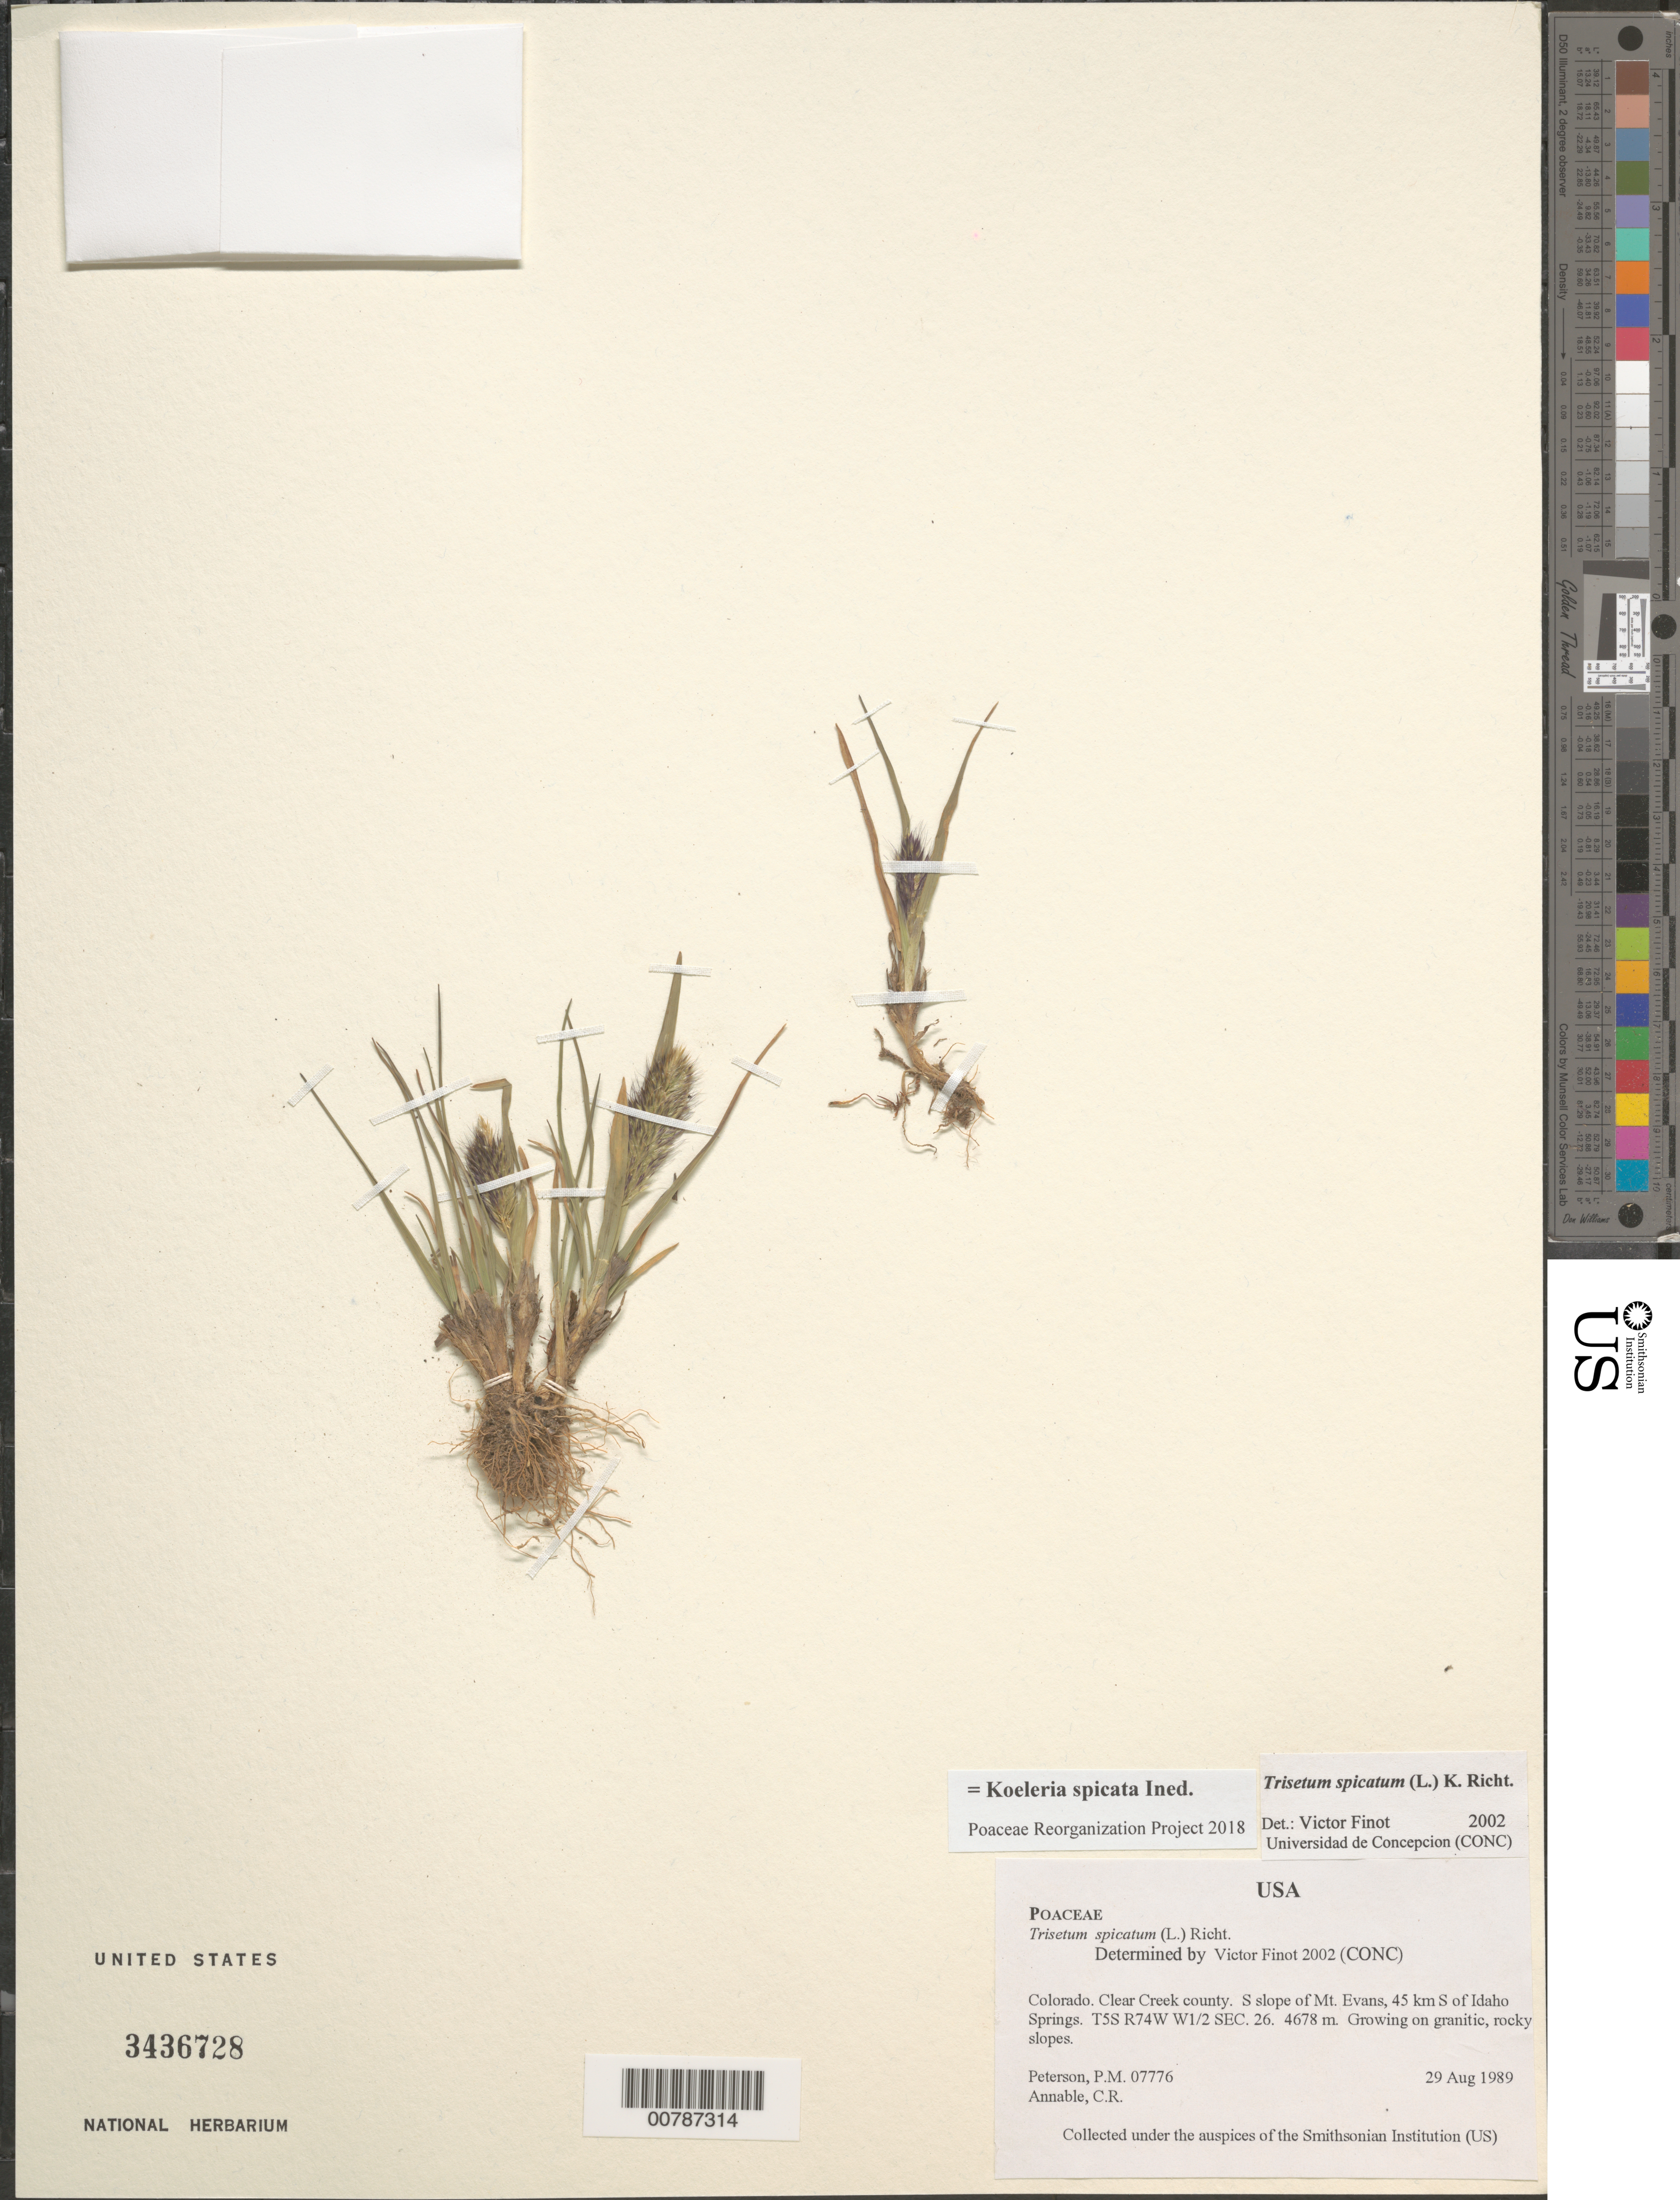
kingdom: Plantae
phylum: Tracheophyta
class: Liliopsida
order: Poales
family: Poaceae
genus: Koeleria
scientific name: Koeleria spicata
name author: (L.) Barberá et al.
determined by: Poaceae Reorganization Project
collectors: P. M. Peterson & C. R. Annable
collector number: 07776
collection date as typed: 29 Aug 1989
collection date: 1989-08-29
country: United States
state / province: Colorado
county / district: Clear Creek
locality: S slope of Mt. Evans, 45 km S of Idaho Springs. T5S R74W W1/2 SEC. 26.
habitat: Growing on granitic, rocky slopes.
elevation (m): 4678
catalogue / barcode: US 3436728